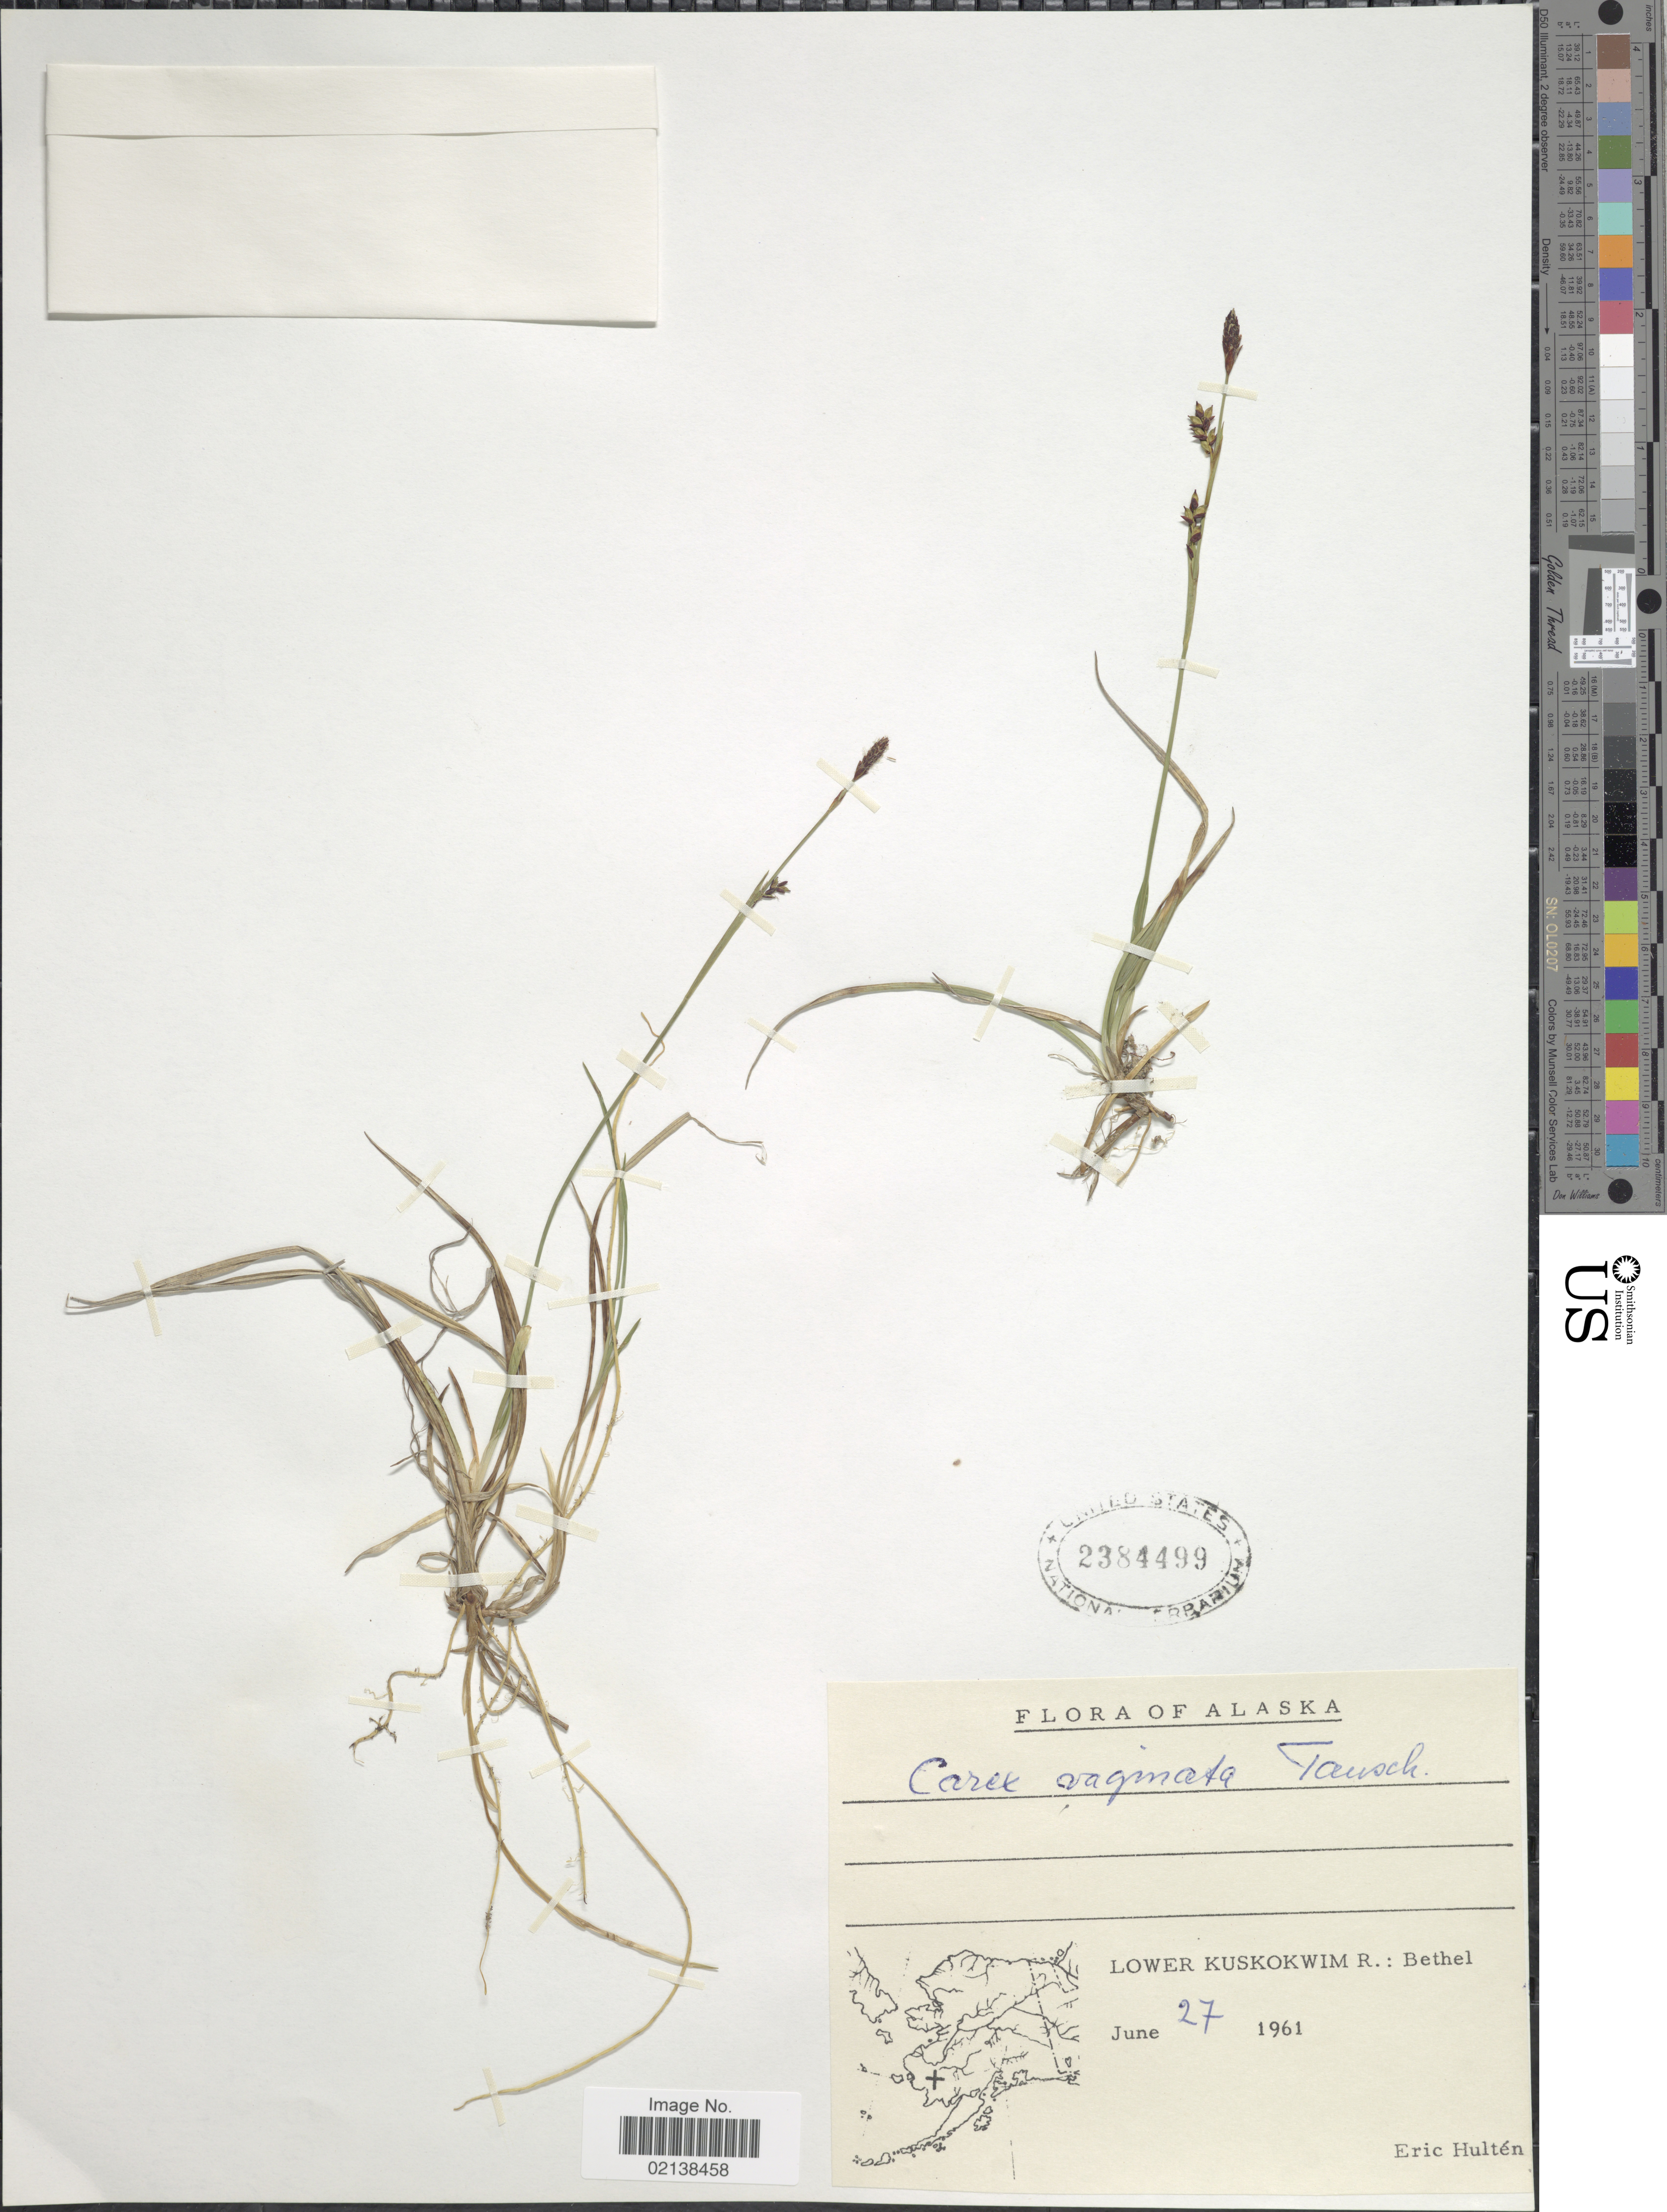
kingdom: Plantae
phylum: Tracheophyta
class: Liliopsida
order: Poales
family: Cyperaceae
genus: Carex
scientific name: Carex vaginata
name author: Tausch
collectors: E. G. Hultén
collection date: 1961-06-27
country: United States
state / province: Alaska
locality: Lower Kuskokwim R.: Bethel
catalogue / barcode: US 2384499